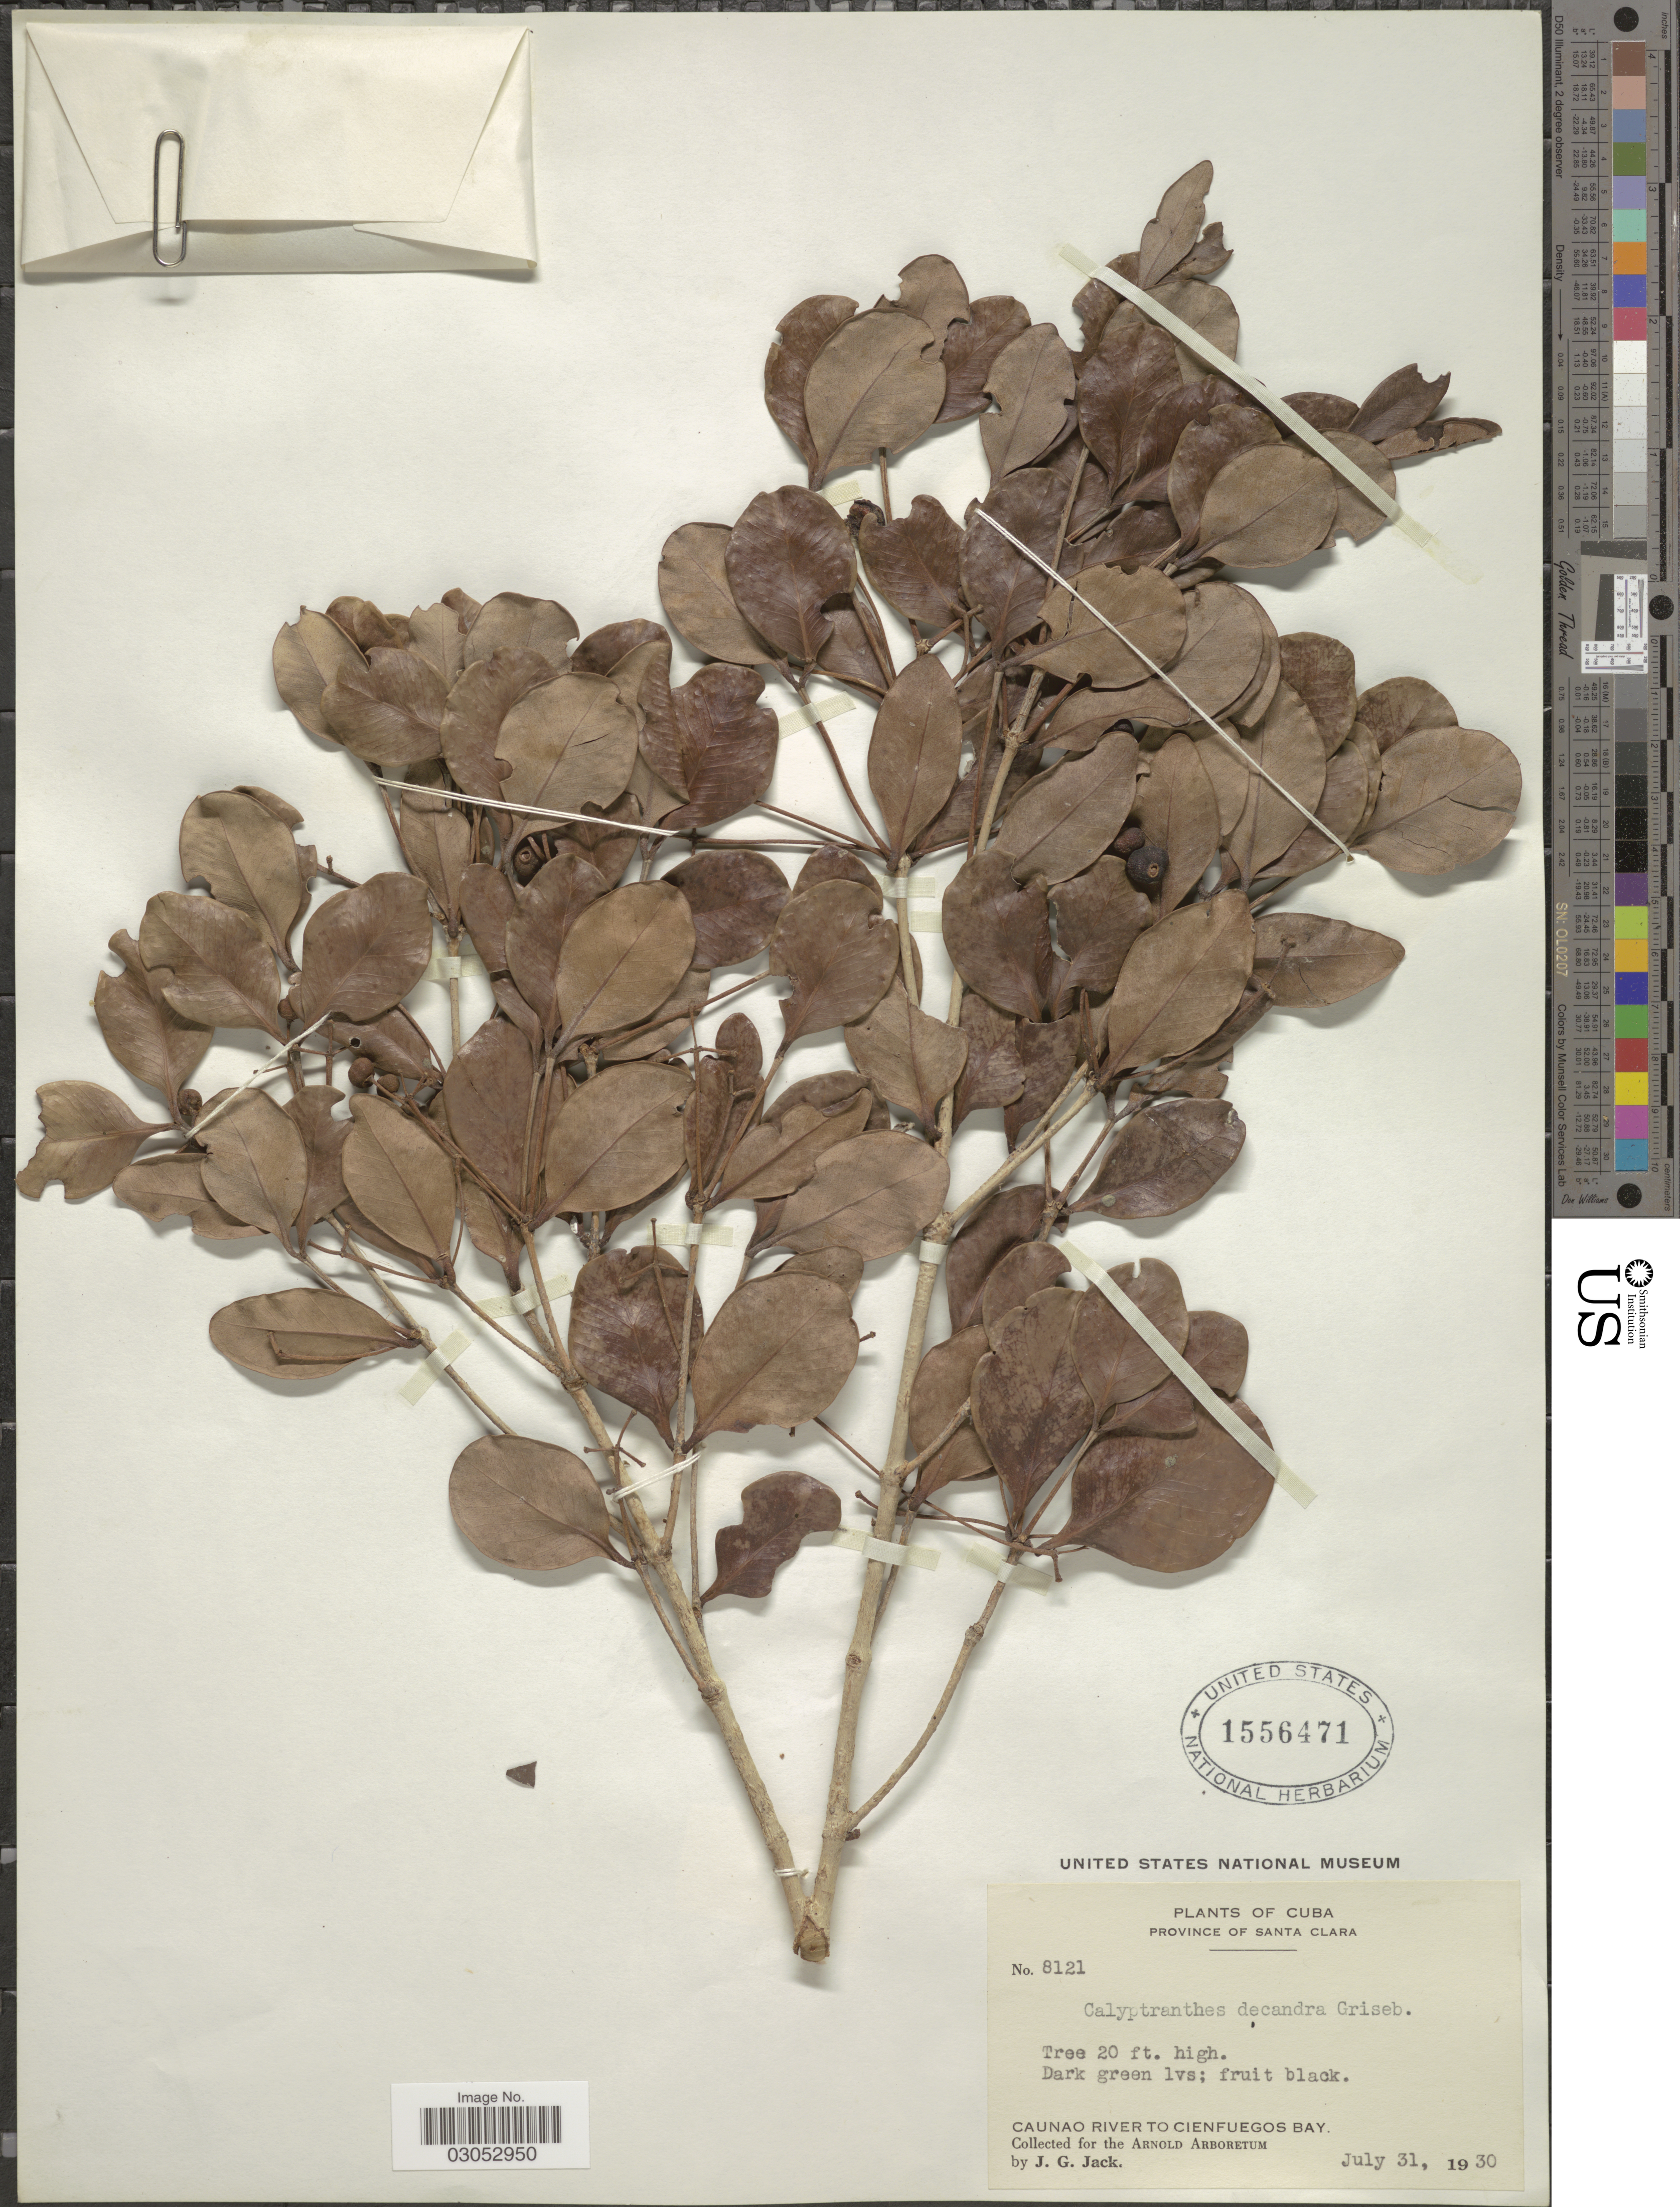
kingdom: Plantae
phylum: Tracheophyta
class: Magnoliopsida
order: Myrtales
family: Myrtaceae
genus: Myrcia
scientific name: Myrcia decandra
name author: (Griseb.) Z. Acosta & K. Samra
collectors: J. G. Jack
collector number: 8121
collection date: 1930-07-31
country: Cuba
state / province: Las Villas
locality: Province of Santa Clara, Caunao River to Cienfuegos Bay.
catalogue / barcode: US 1556471